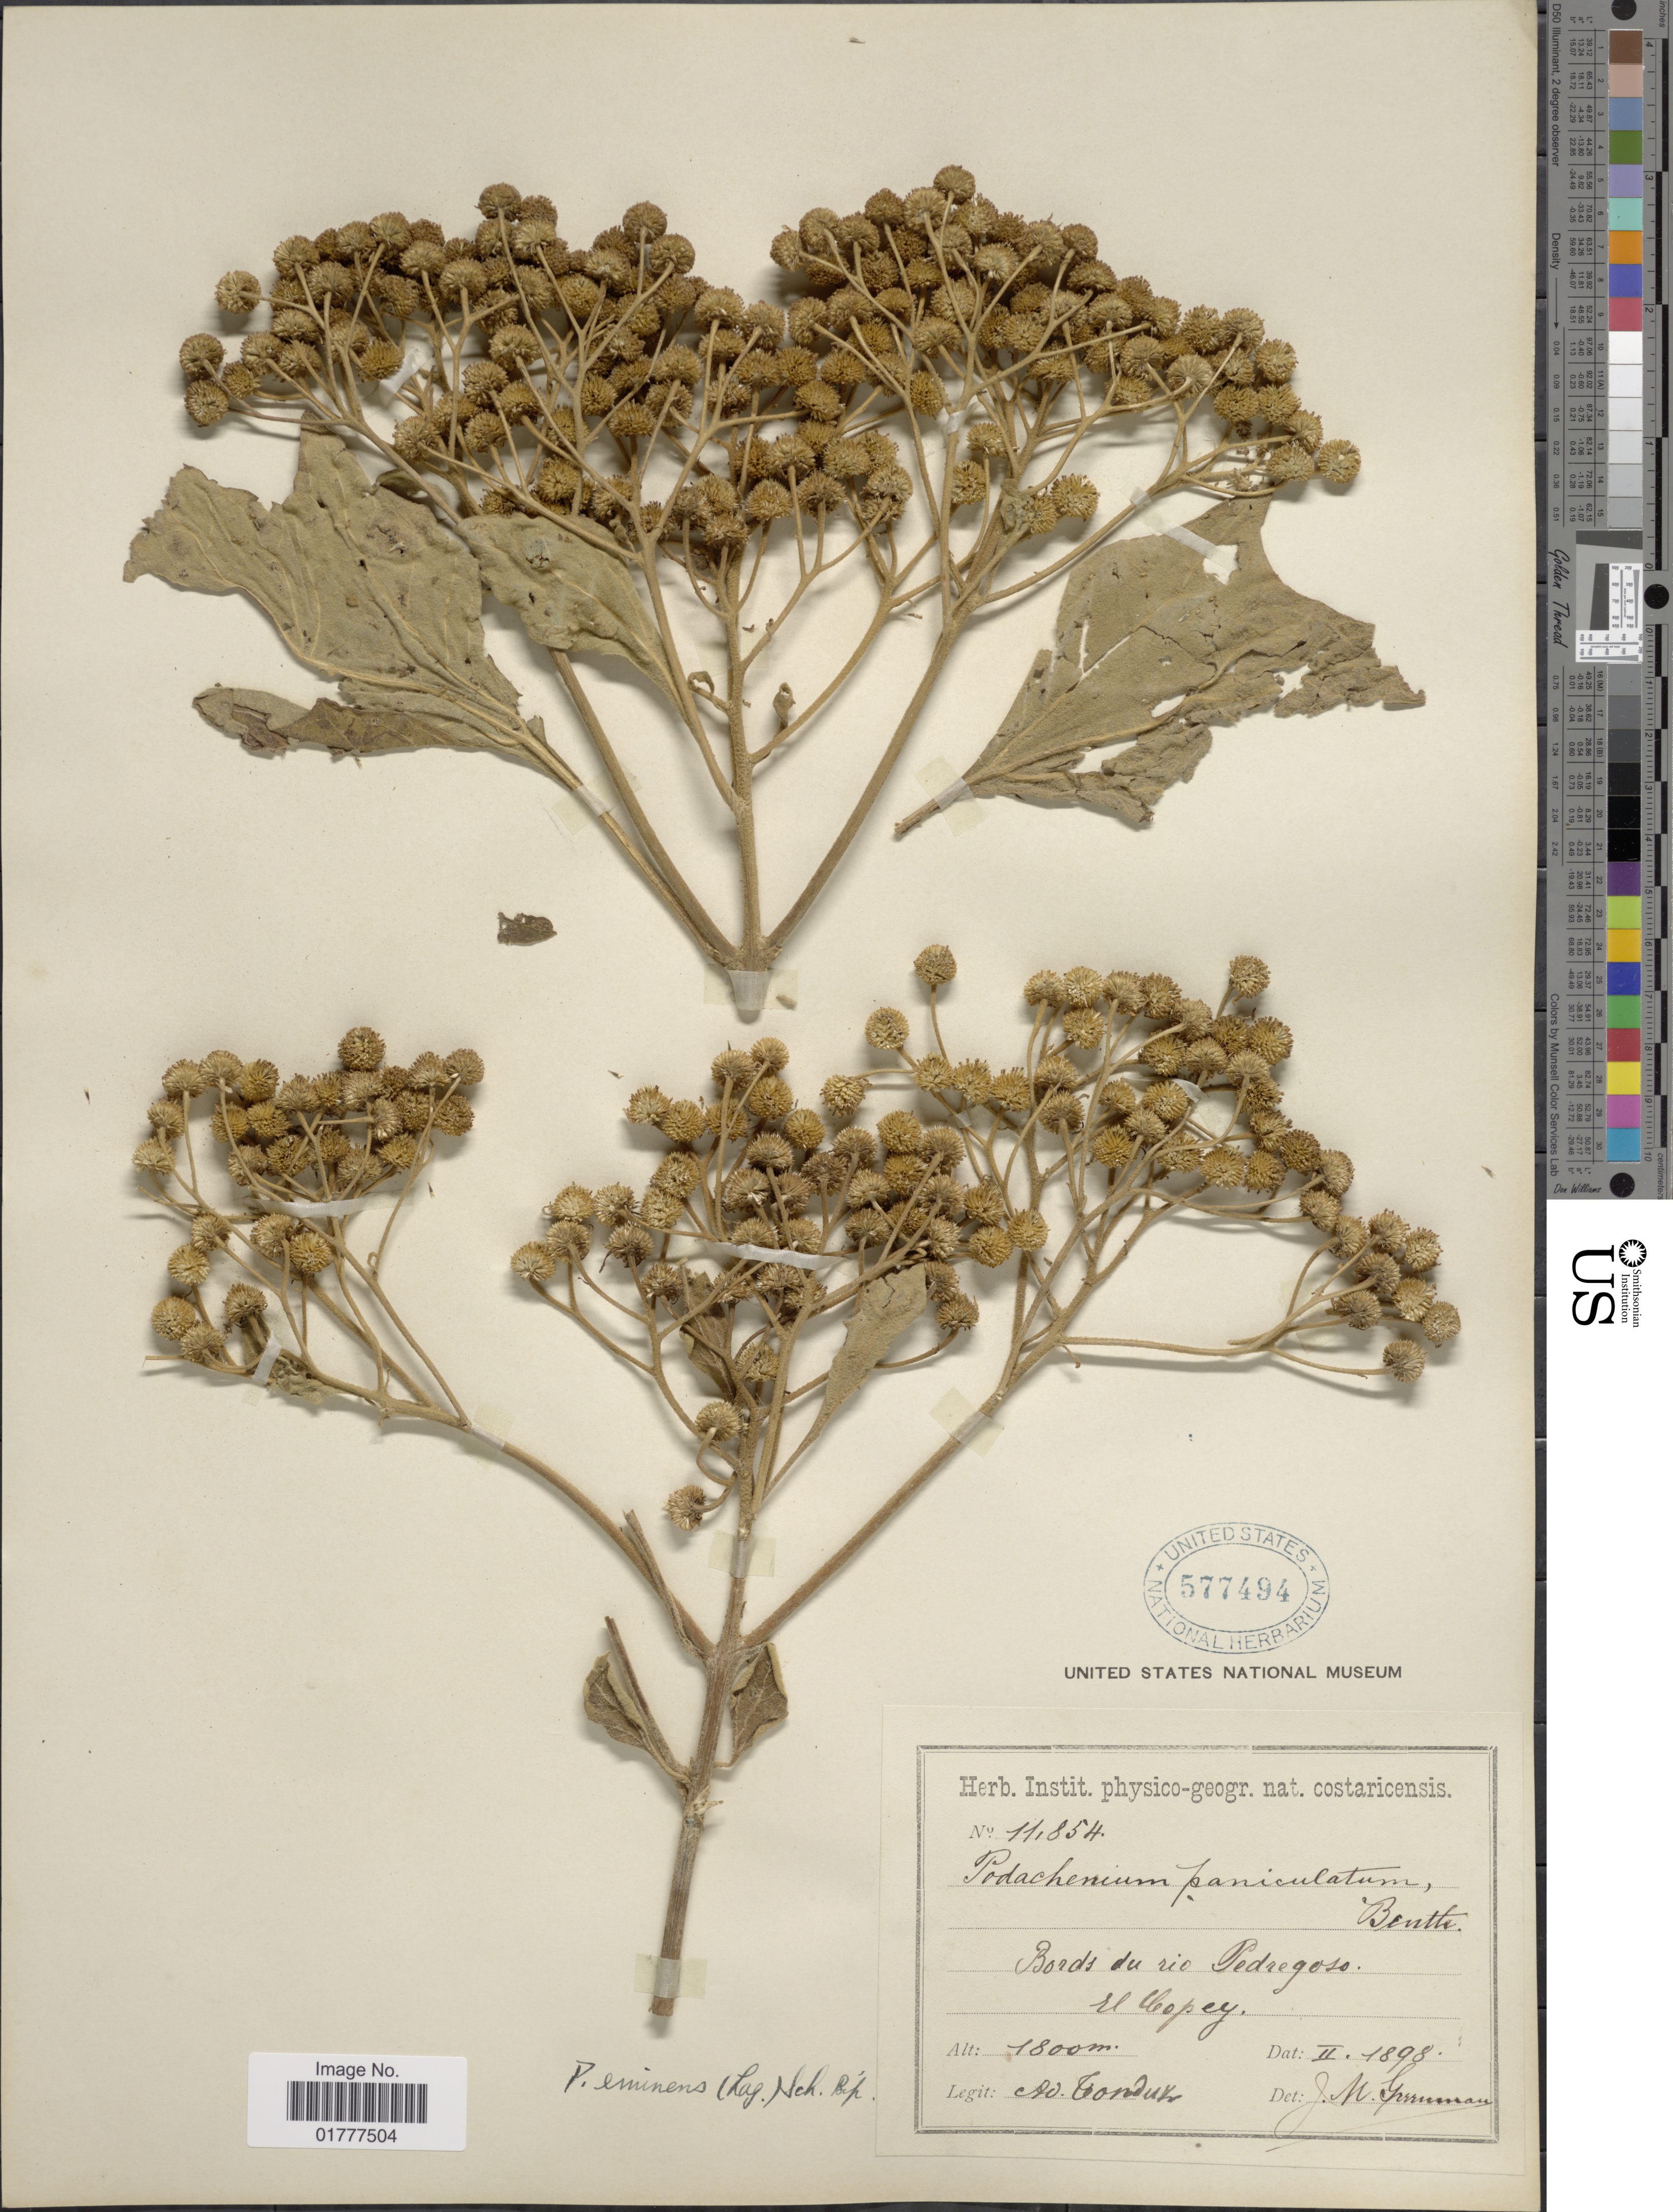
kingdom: Plantae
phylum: Tracheophyta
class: Magnoliopsida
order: Asterales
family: Asteraceae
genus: Podachaenium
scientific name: Podachaenium eminens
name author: (Lag.) Sch. Bip. ex Sch. Bip.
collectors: A. Tonduz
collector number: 11854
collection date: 1898-02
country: Costa Rica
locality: Bords du rio Pedegroso El Copey.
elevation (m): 1800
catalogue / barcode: US 577494